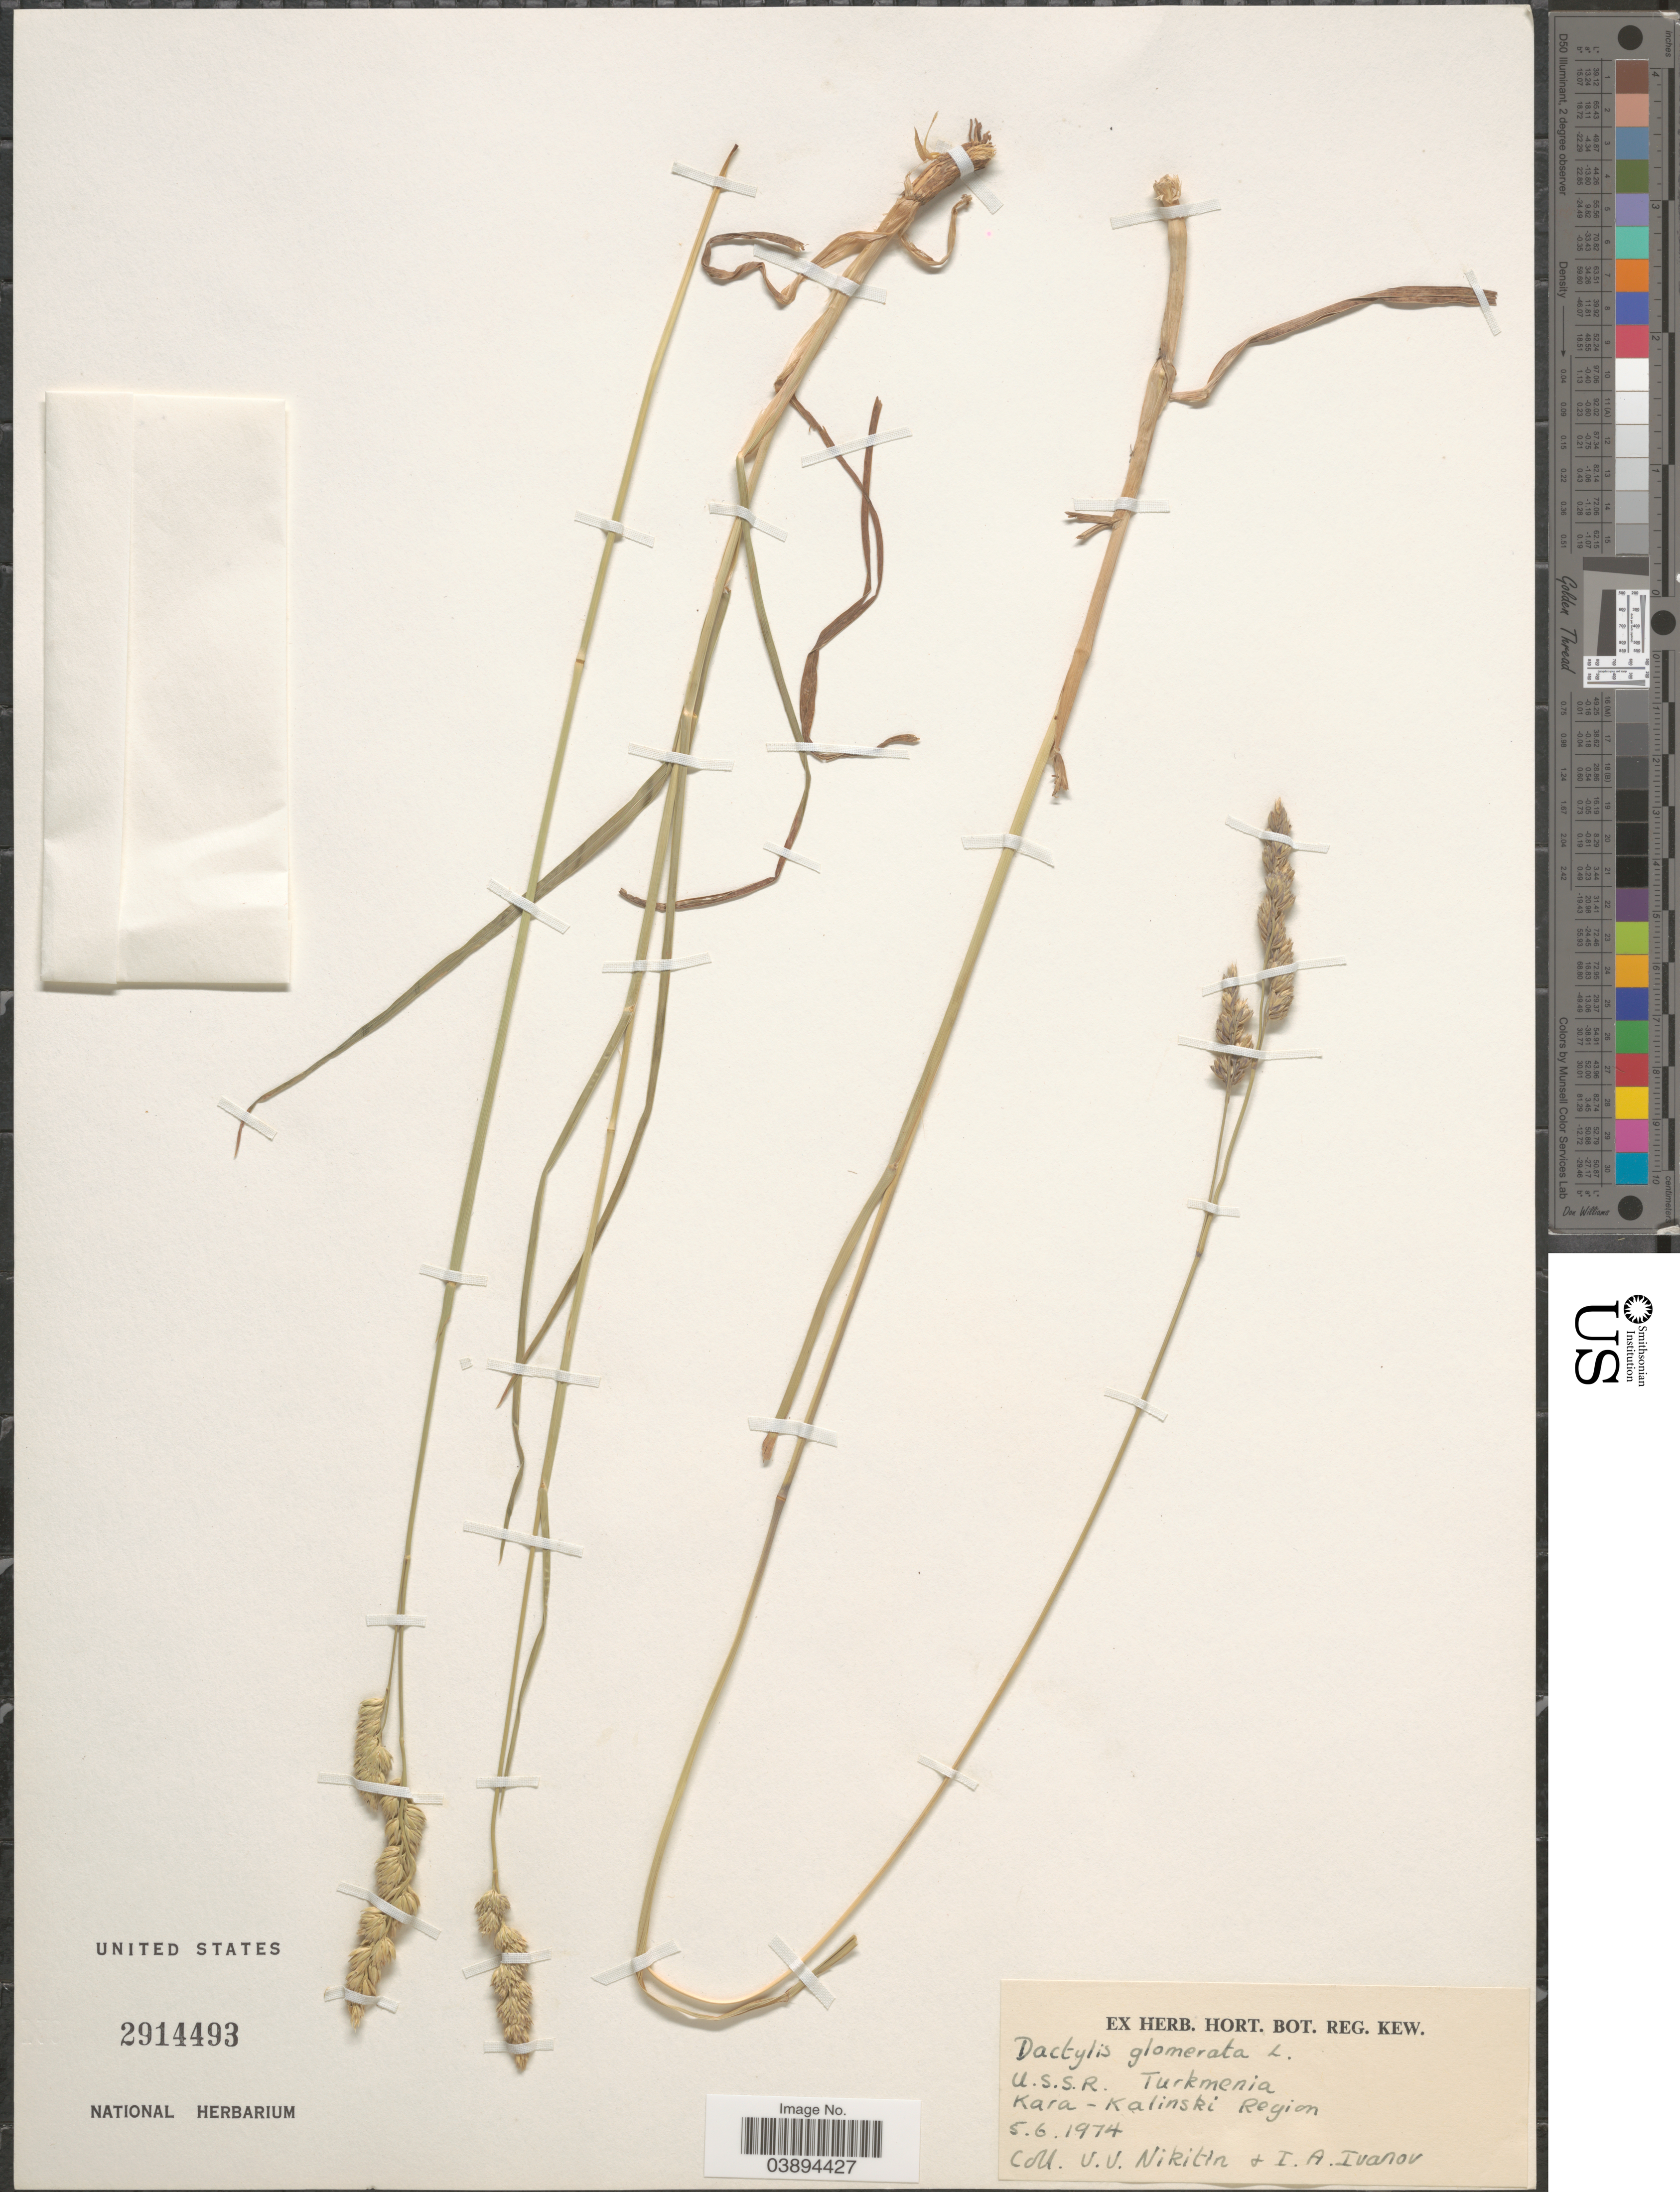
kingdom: Plantae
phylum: Tracheophyta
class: Liliopsida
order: Poales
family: Poaceae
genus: Dactylis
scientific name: Dactylis glomerata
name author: L.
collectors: V. V. Nikitin & I. Ivanov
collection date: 1974-06-05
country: Turkmenistan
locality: U.S.S.R. Turkmenia. Kara - Kalinski Region.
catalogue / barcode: US 2914493